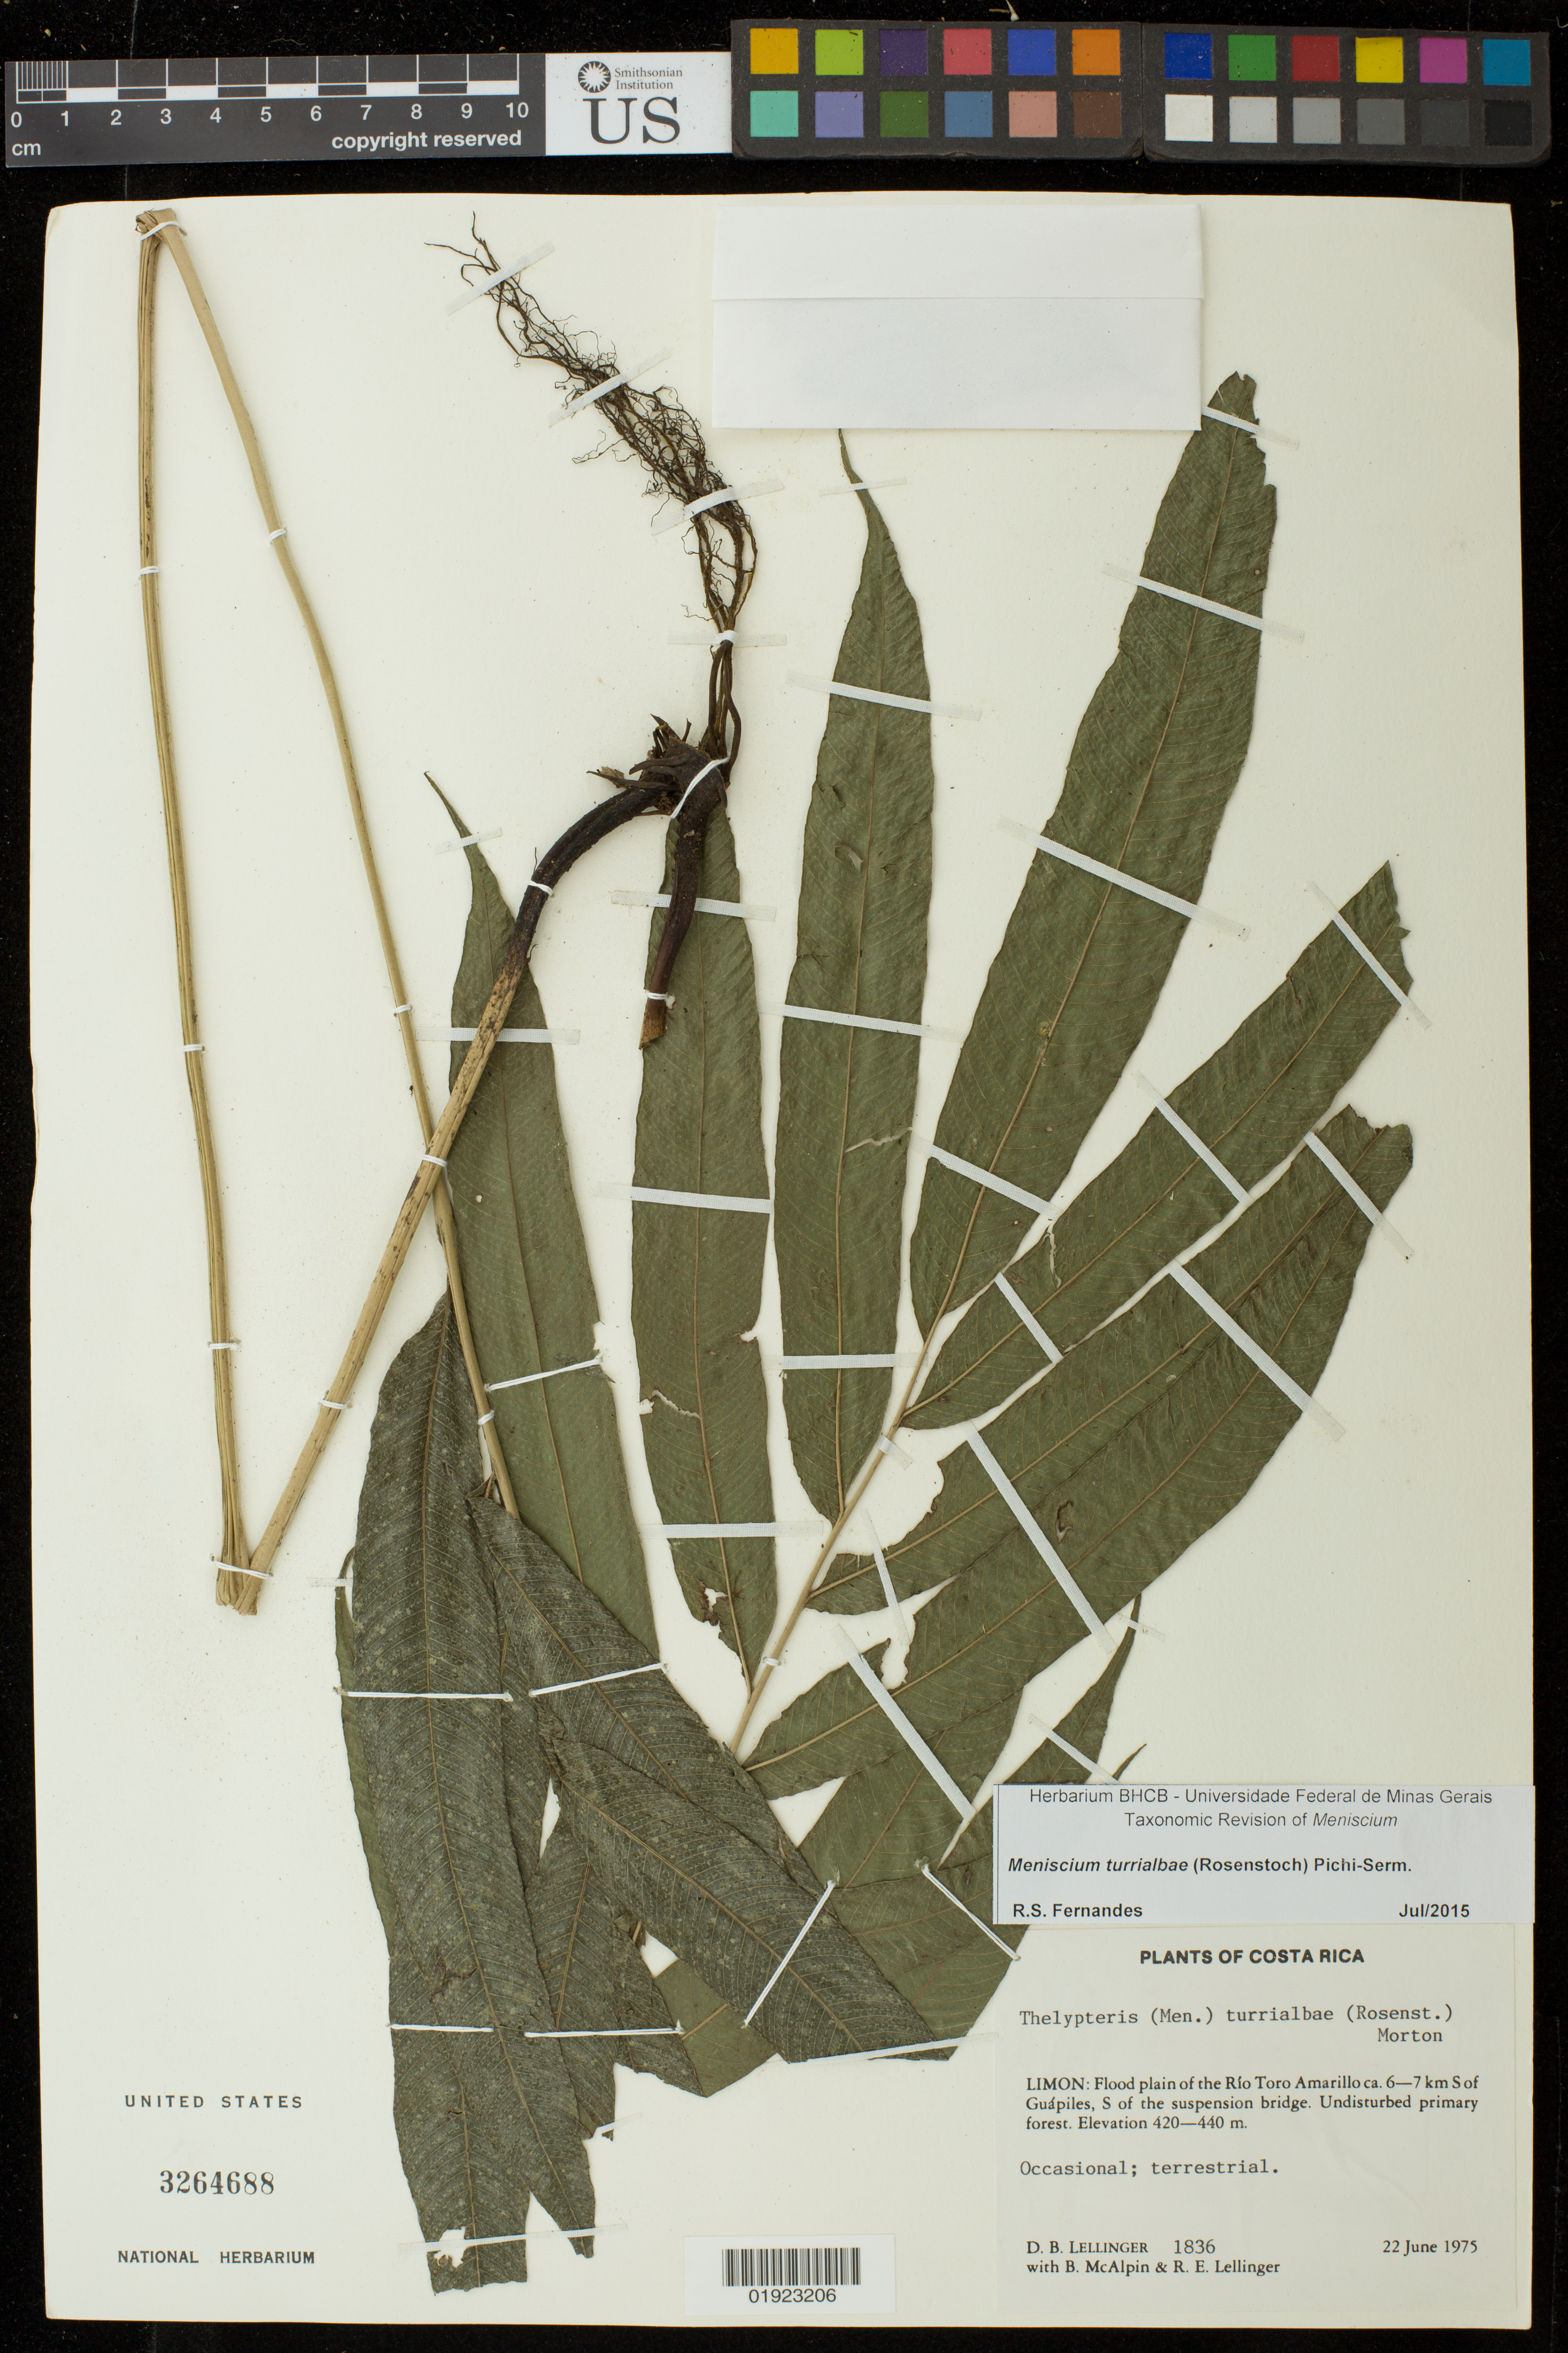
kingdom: Plantae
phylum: Tracheophyta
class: Polypodiopsida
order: Polypodiales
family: Thelypteridaceae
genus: Meniscium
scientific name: Meniscium turrialbae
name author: (Rosenst.) Pic. Serm.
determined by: Fernandes, R. S.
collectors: D. B. Lellinger, B. Mcalpin & R. E. Lellinger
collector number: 1836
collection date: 1975-06-22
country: Costa Rica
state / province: Limón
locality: Flood plain of the Rio Toro Amarillo ca. 6-7 km S of Guapiles, S of the suspension bridge.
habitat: Undisturbed primary forest.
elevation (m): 420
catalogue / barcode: US 3264688